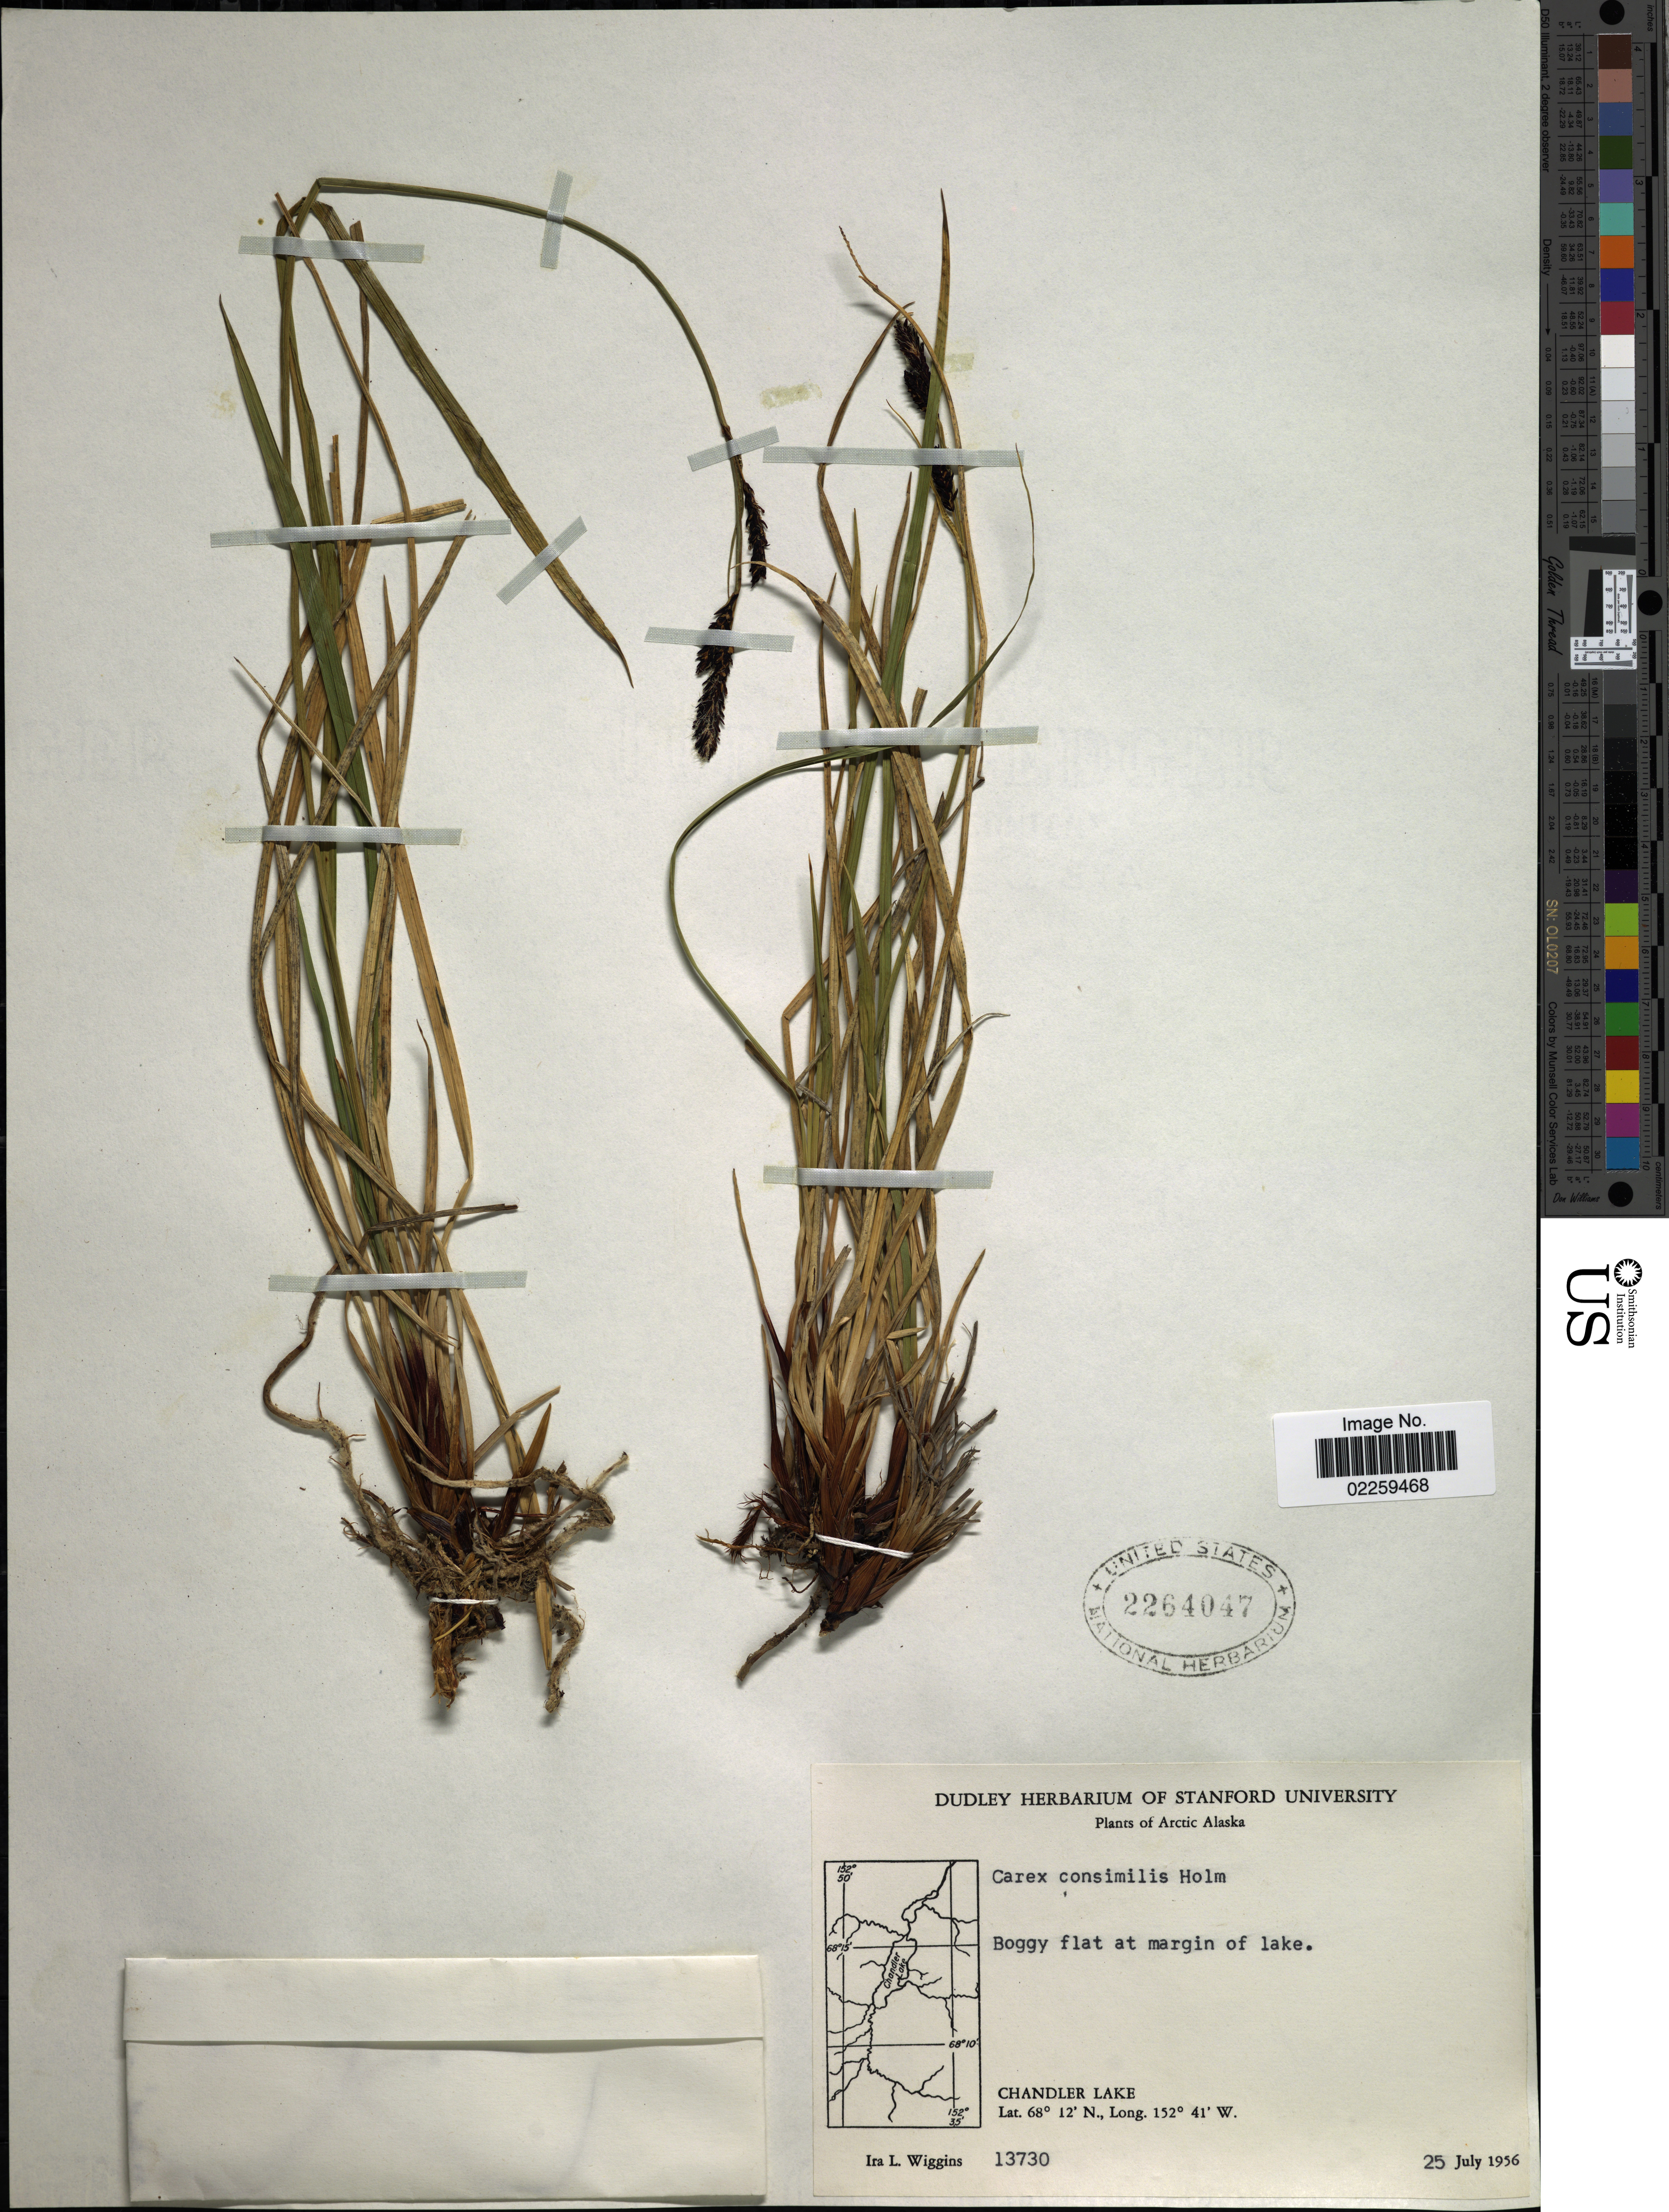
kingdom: Plantae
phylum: Tracheophyta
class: Liliopsida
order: Poales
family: Cyperaceae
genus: Carex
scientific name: Carex bigelowii subsp. lugens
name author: (Holm) T.V. Egorova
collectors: I. L. Wiggins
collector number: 13730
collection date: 1956-07-25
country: United States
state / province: Alaska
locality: Arctic Alaska. Chandler Lake.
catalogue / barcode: US 2264047